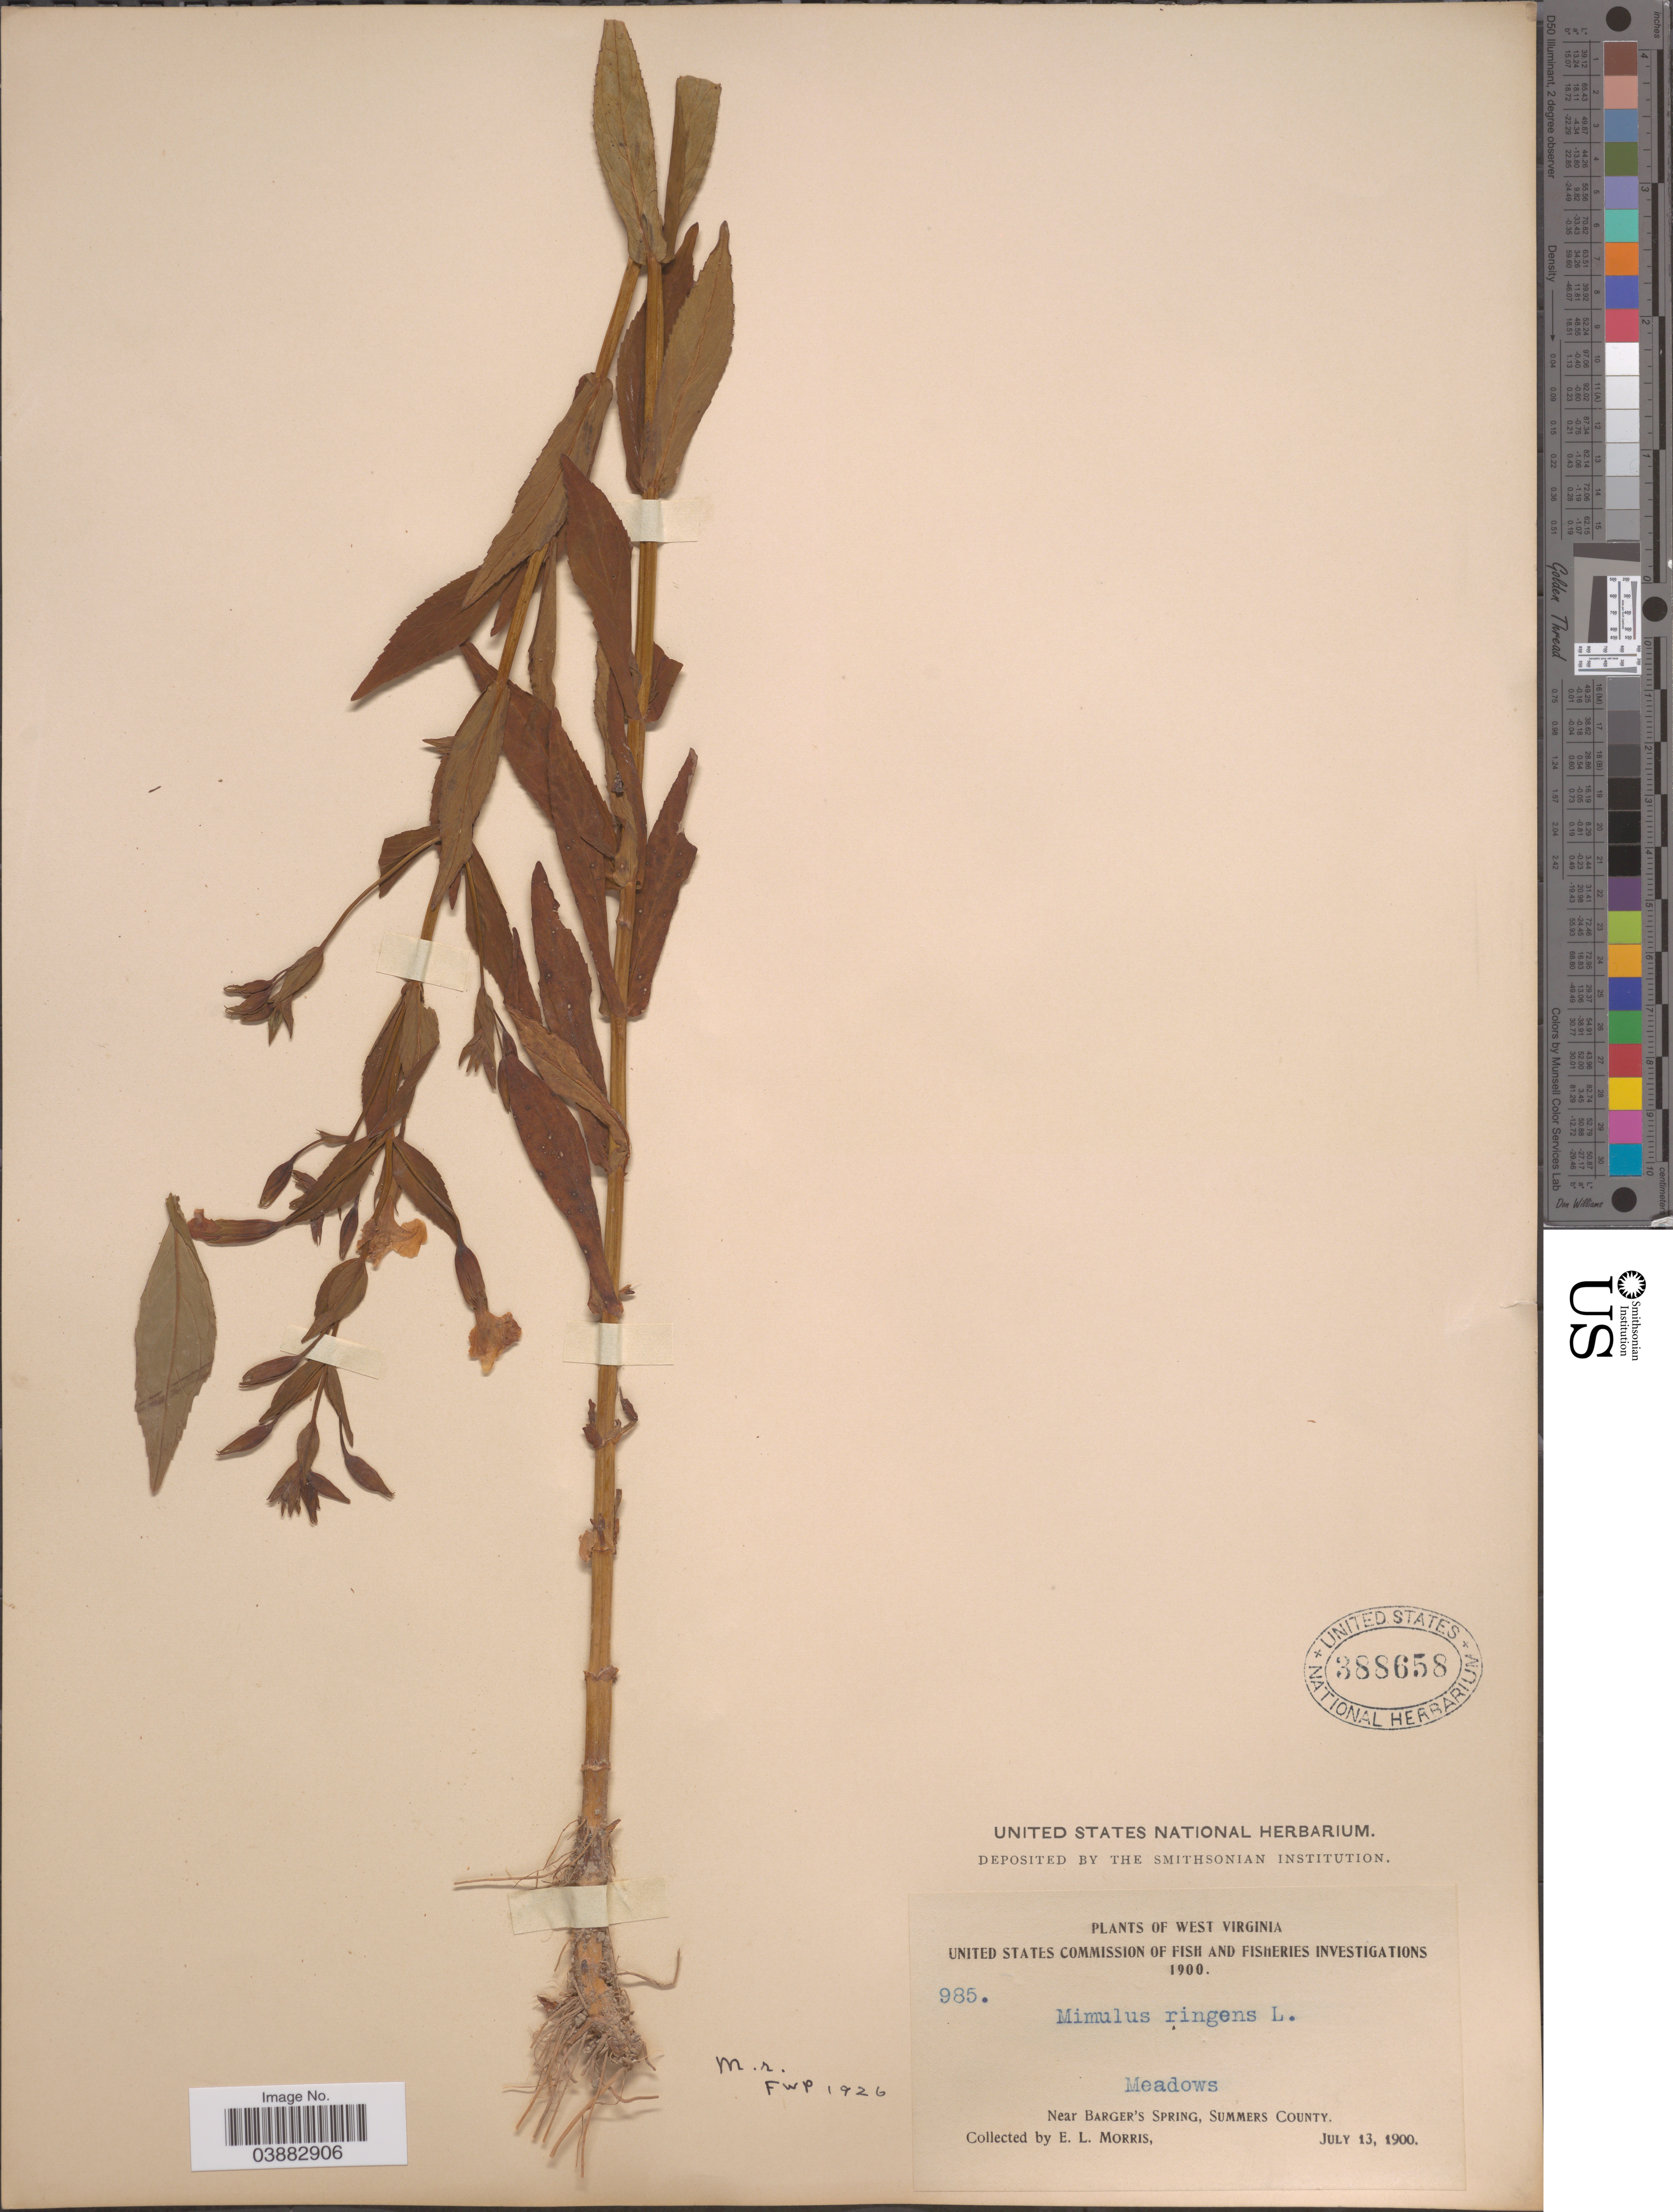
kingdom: Plantae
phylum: Tracheophyta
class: Magnoliopsida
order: Lamiales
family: Phrymaceae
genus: Mimulus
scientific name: Mimulus ringens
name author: L.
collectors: E. Morris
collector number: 985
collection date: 1900-07-13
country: United States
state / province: West Virginia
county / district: Summers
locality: Near Barger's Spring, Summers County.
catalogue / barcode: US 388658